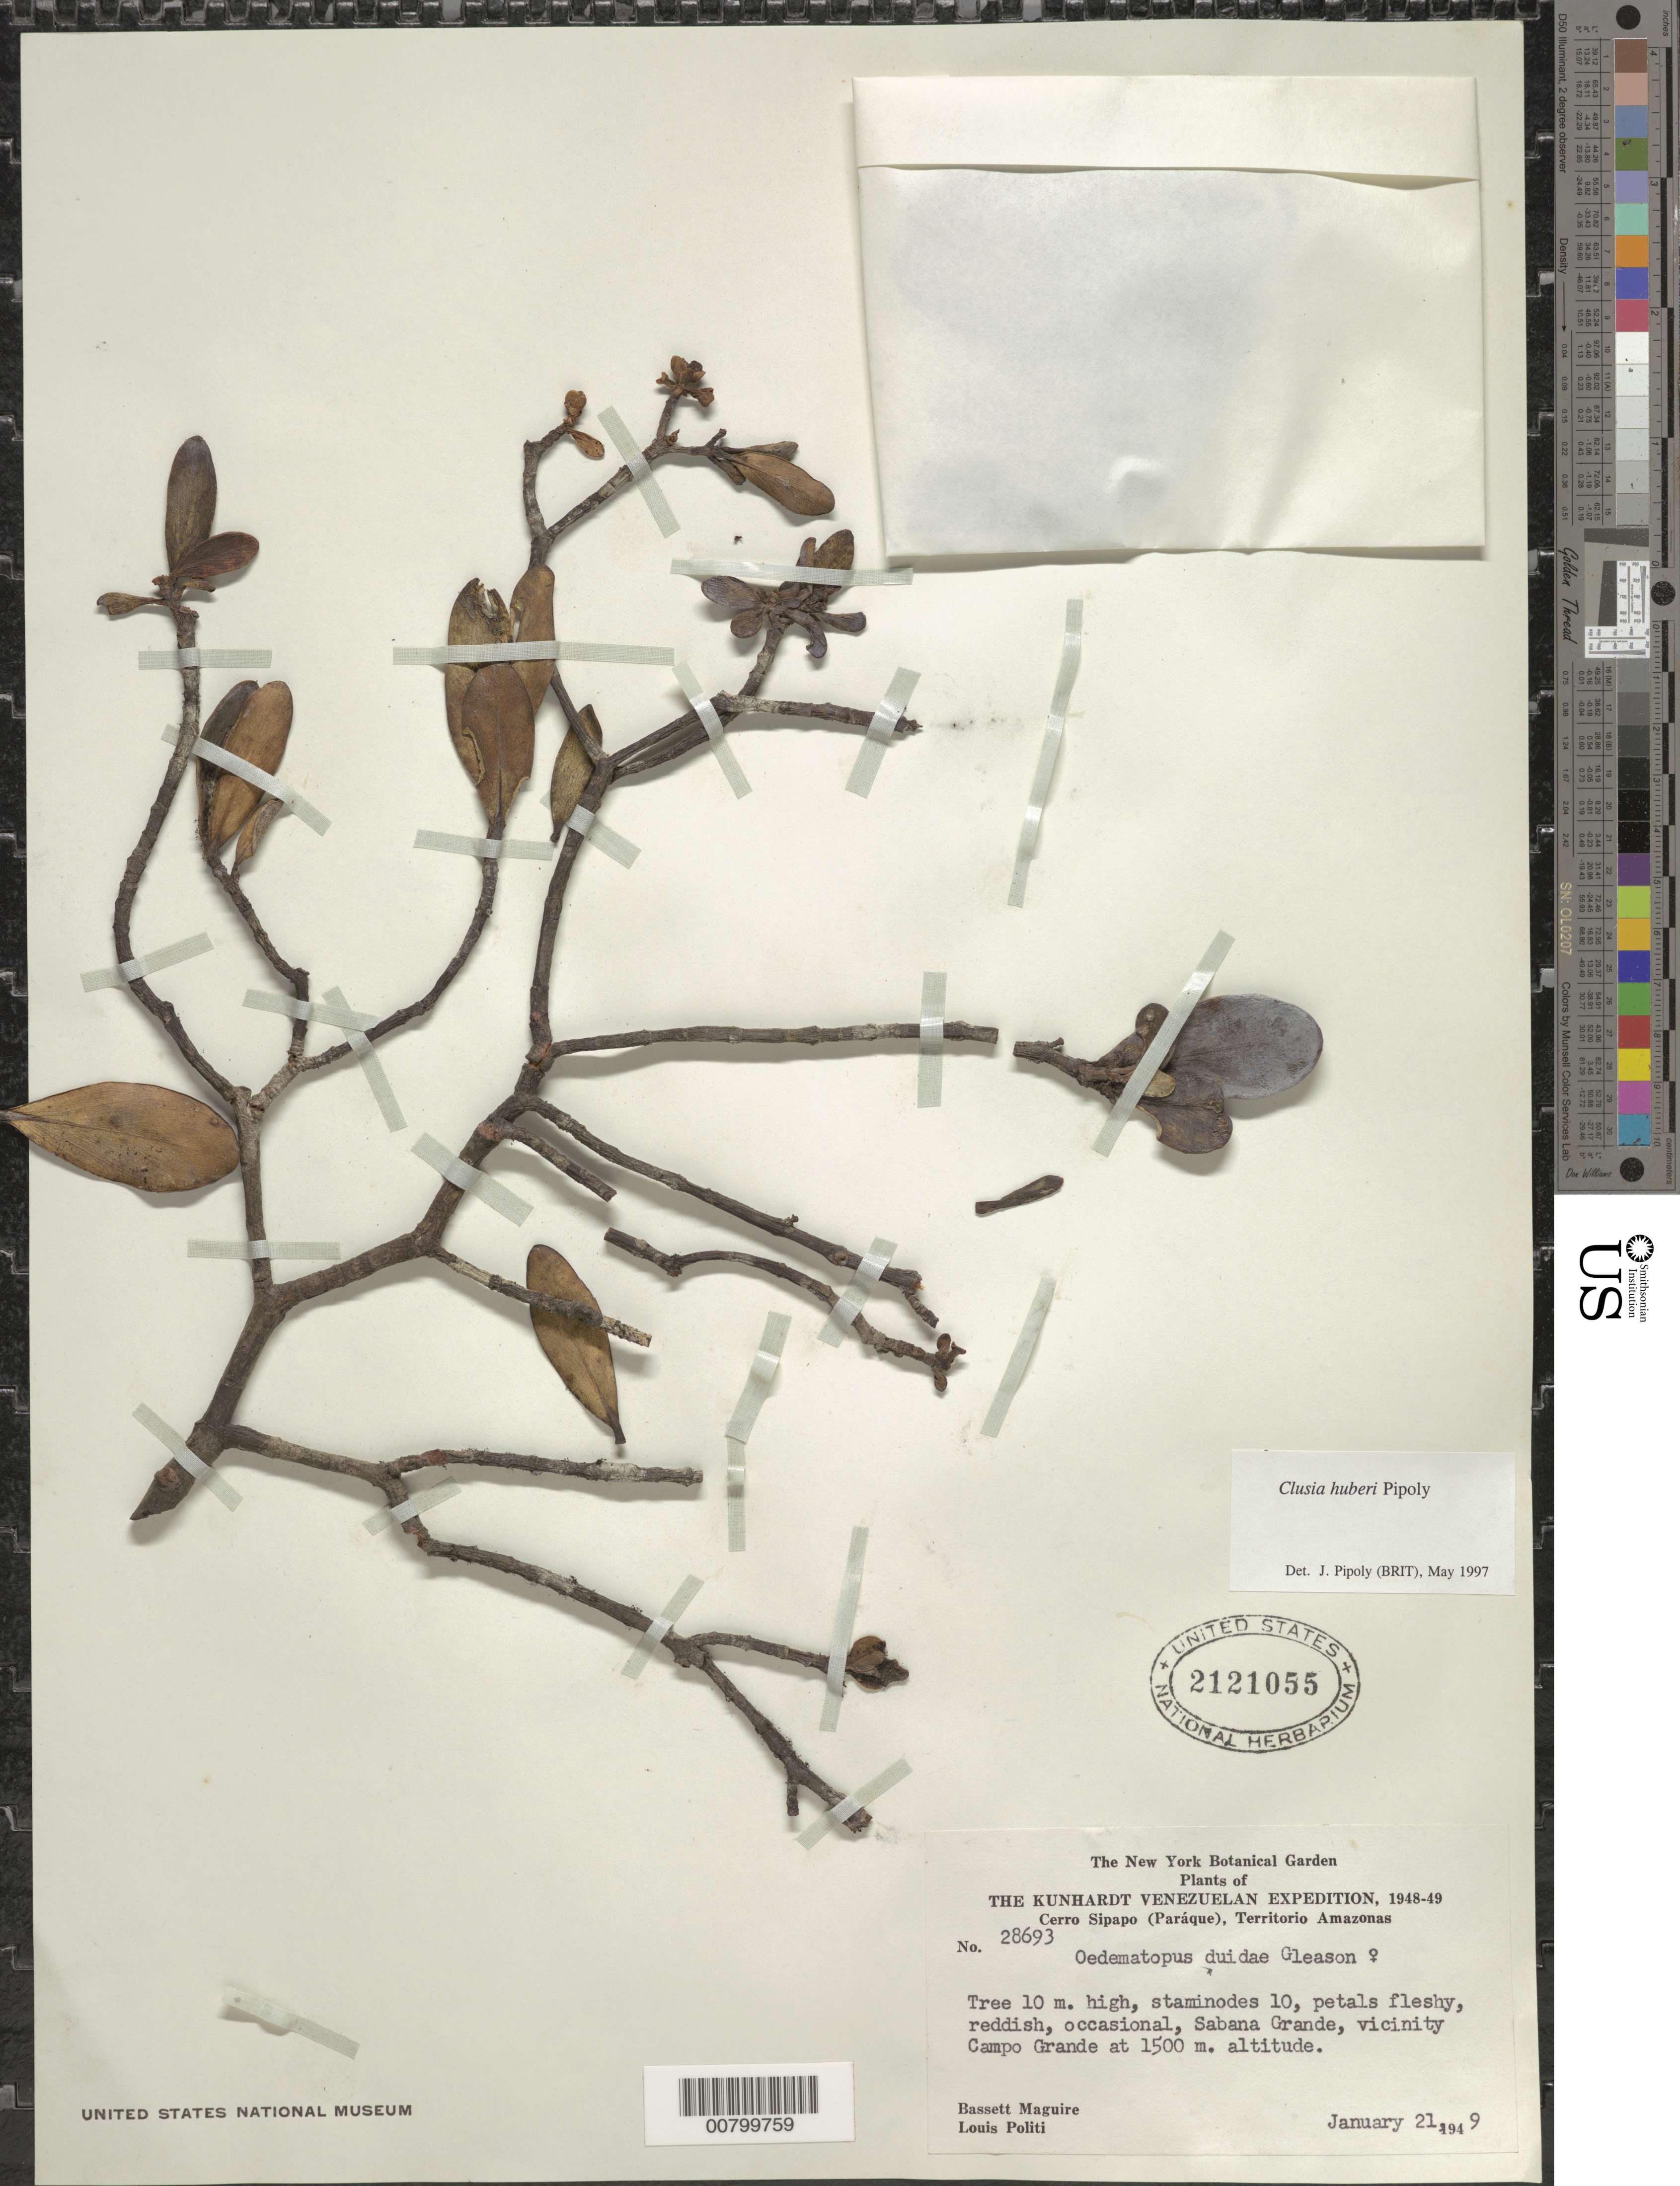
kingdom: Plantae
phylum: Tracheophyta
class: Magnoliopsida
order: Malpighiales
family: Clusiaceae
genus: Clusia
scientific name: Clusia huberi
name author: Pipoly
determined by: Pipoly, J. J., III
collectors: B. Maguire & L. Politi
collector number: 28693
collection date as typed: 21-Jan-49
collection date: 1949-01-21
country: Venezuela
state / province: Amazonas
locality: Cerro Sipapo (Paráque), Campo Grande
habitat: Savanna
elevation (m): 1500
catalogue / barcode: US 2121055